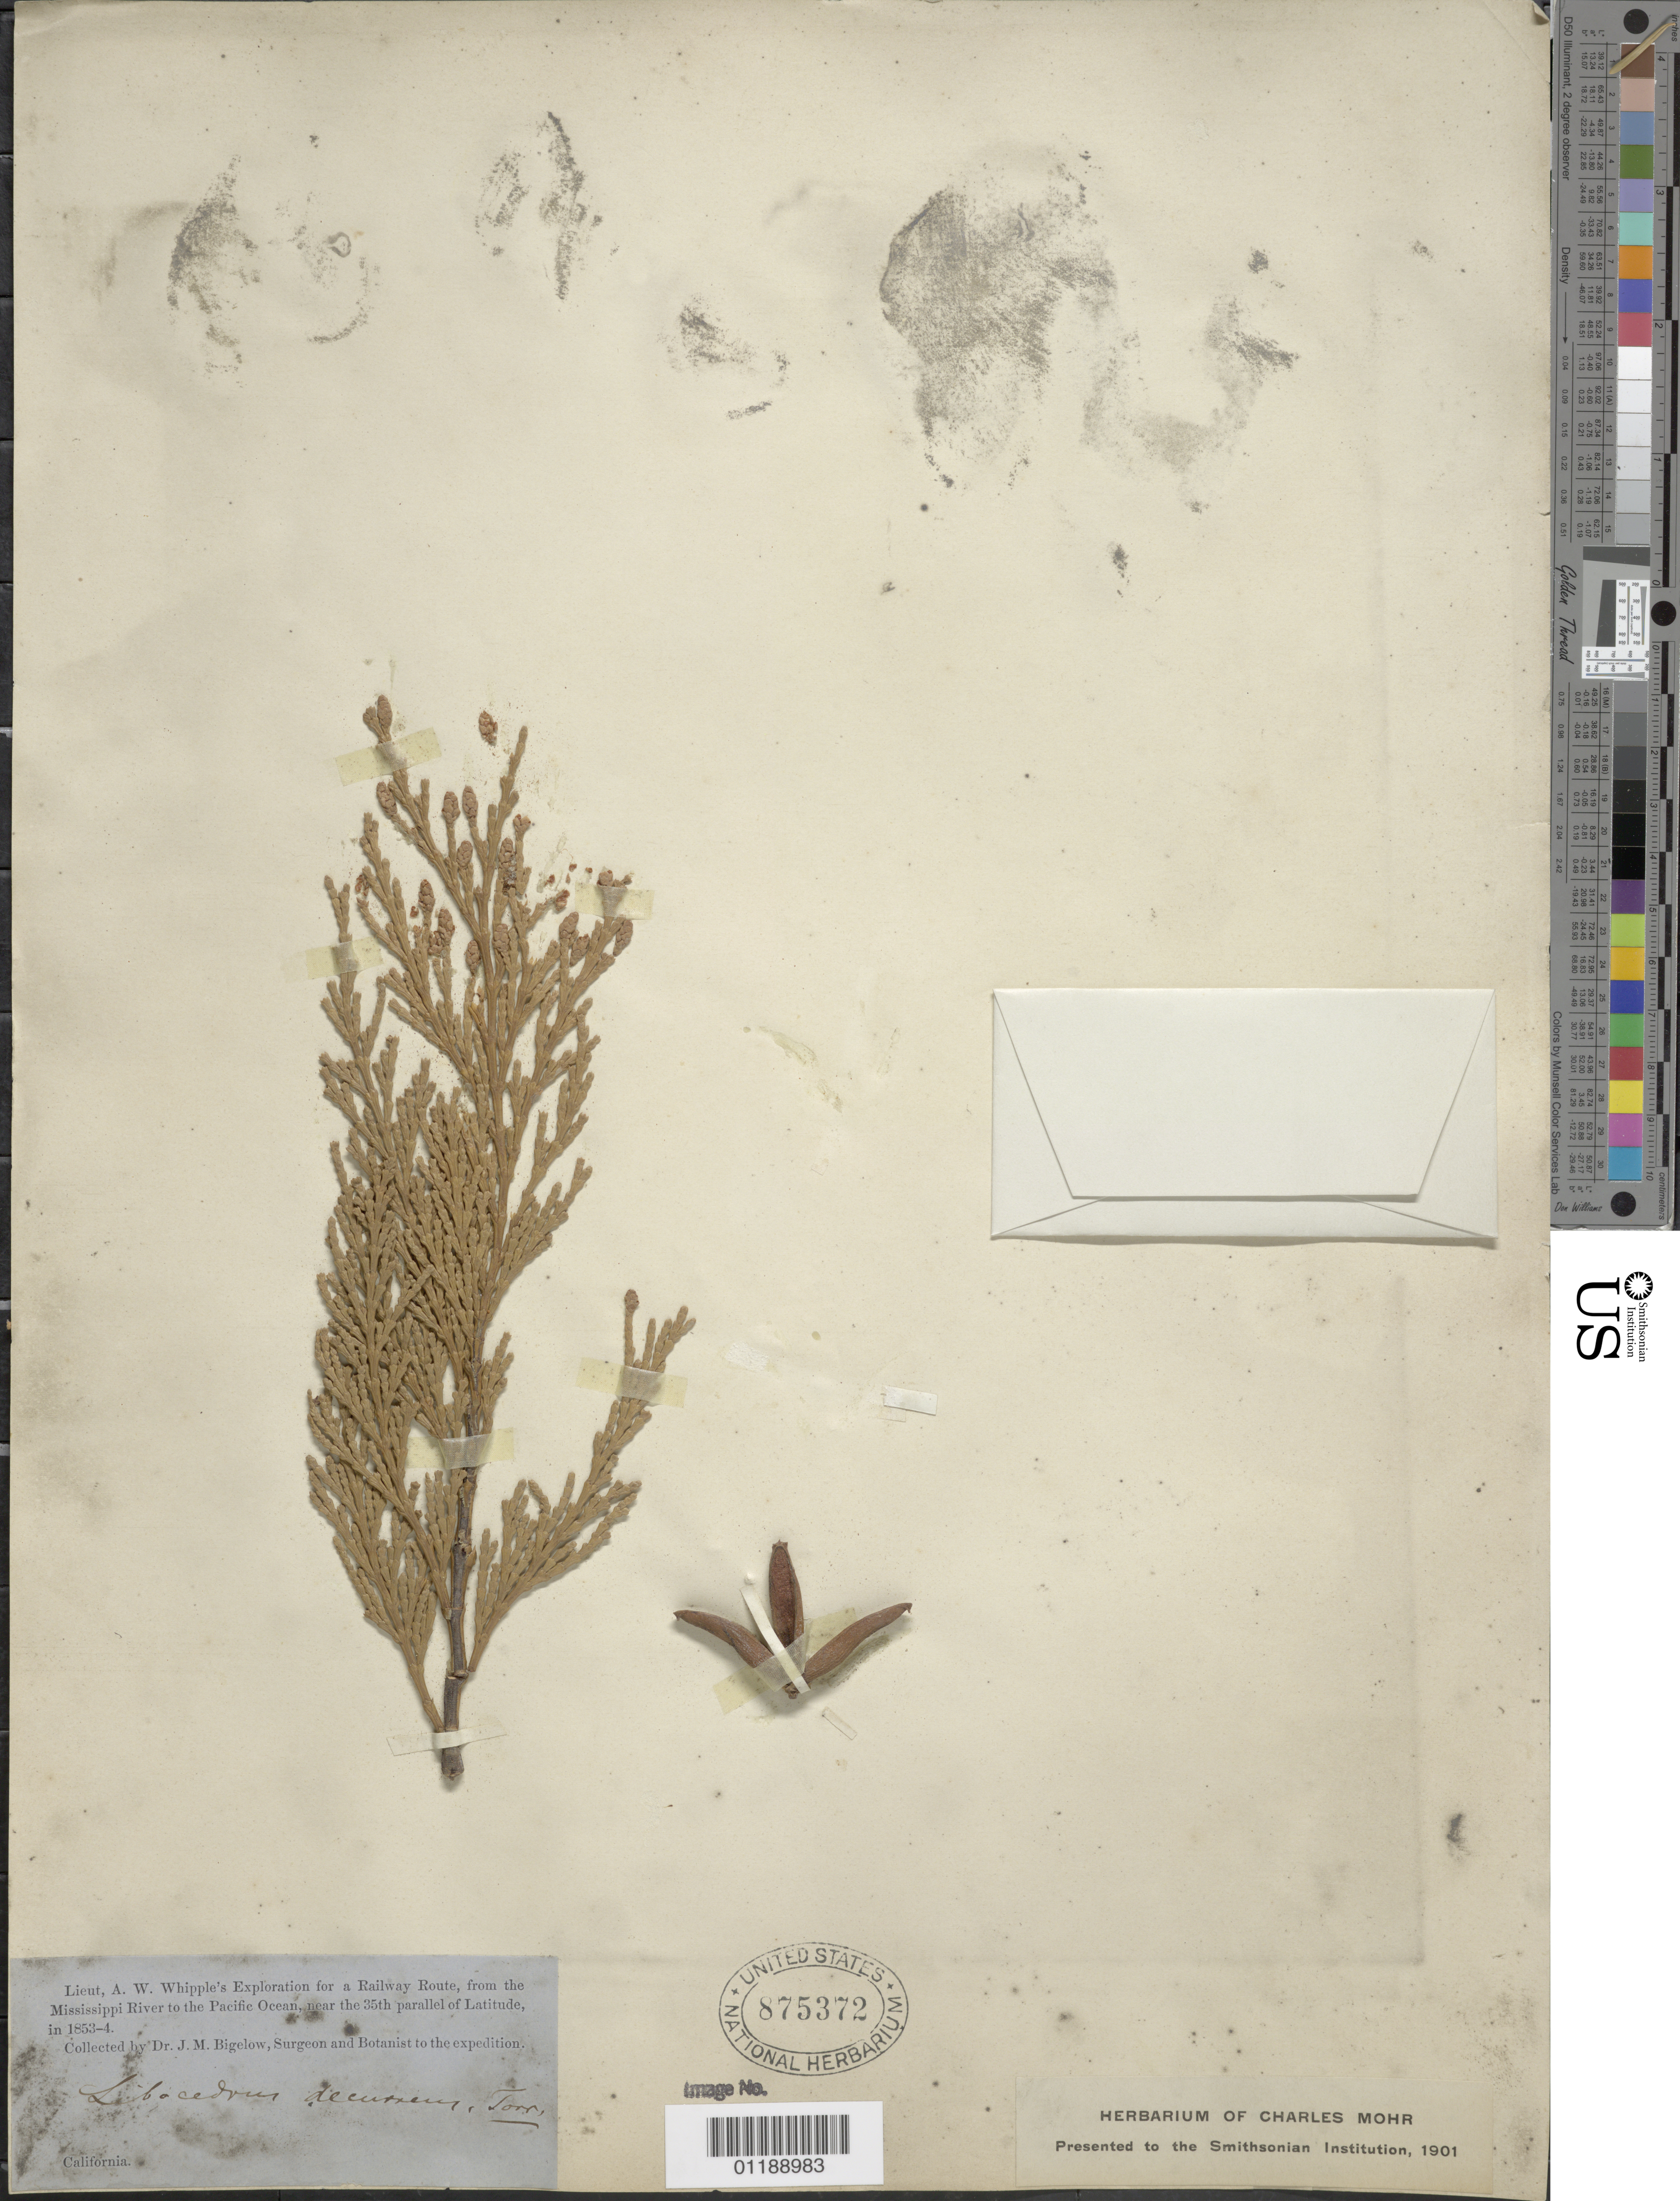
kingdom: Plantae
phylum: Tracheophyta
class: Pinopsida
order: Pinales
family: Cupressaceae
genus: Libocedrus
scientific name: Libocedrus decurrens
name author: Torr.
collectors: J. M. Bigelow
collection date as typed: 1853 to -- --- 1854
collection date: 1853/1854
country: United States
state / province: California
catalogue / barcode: US 875372